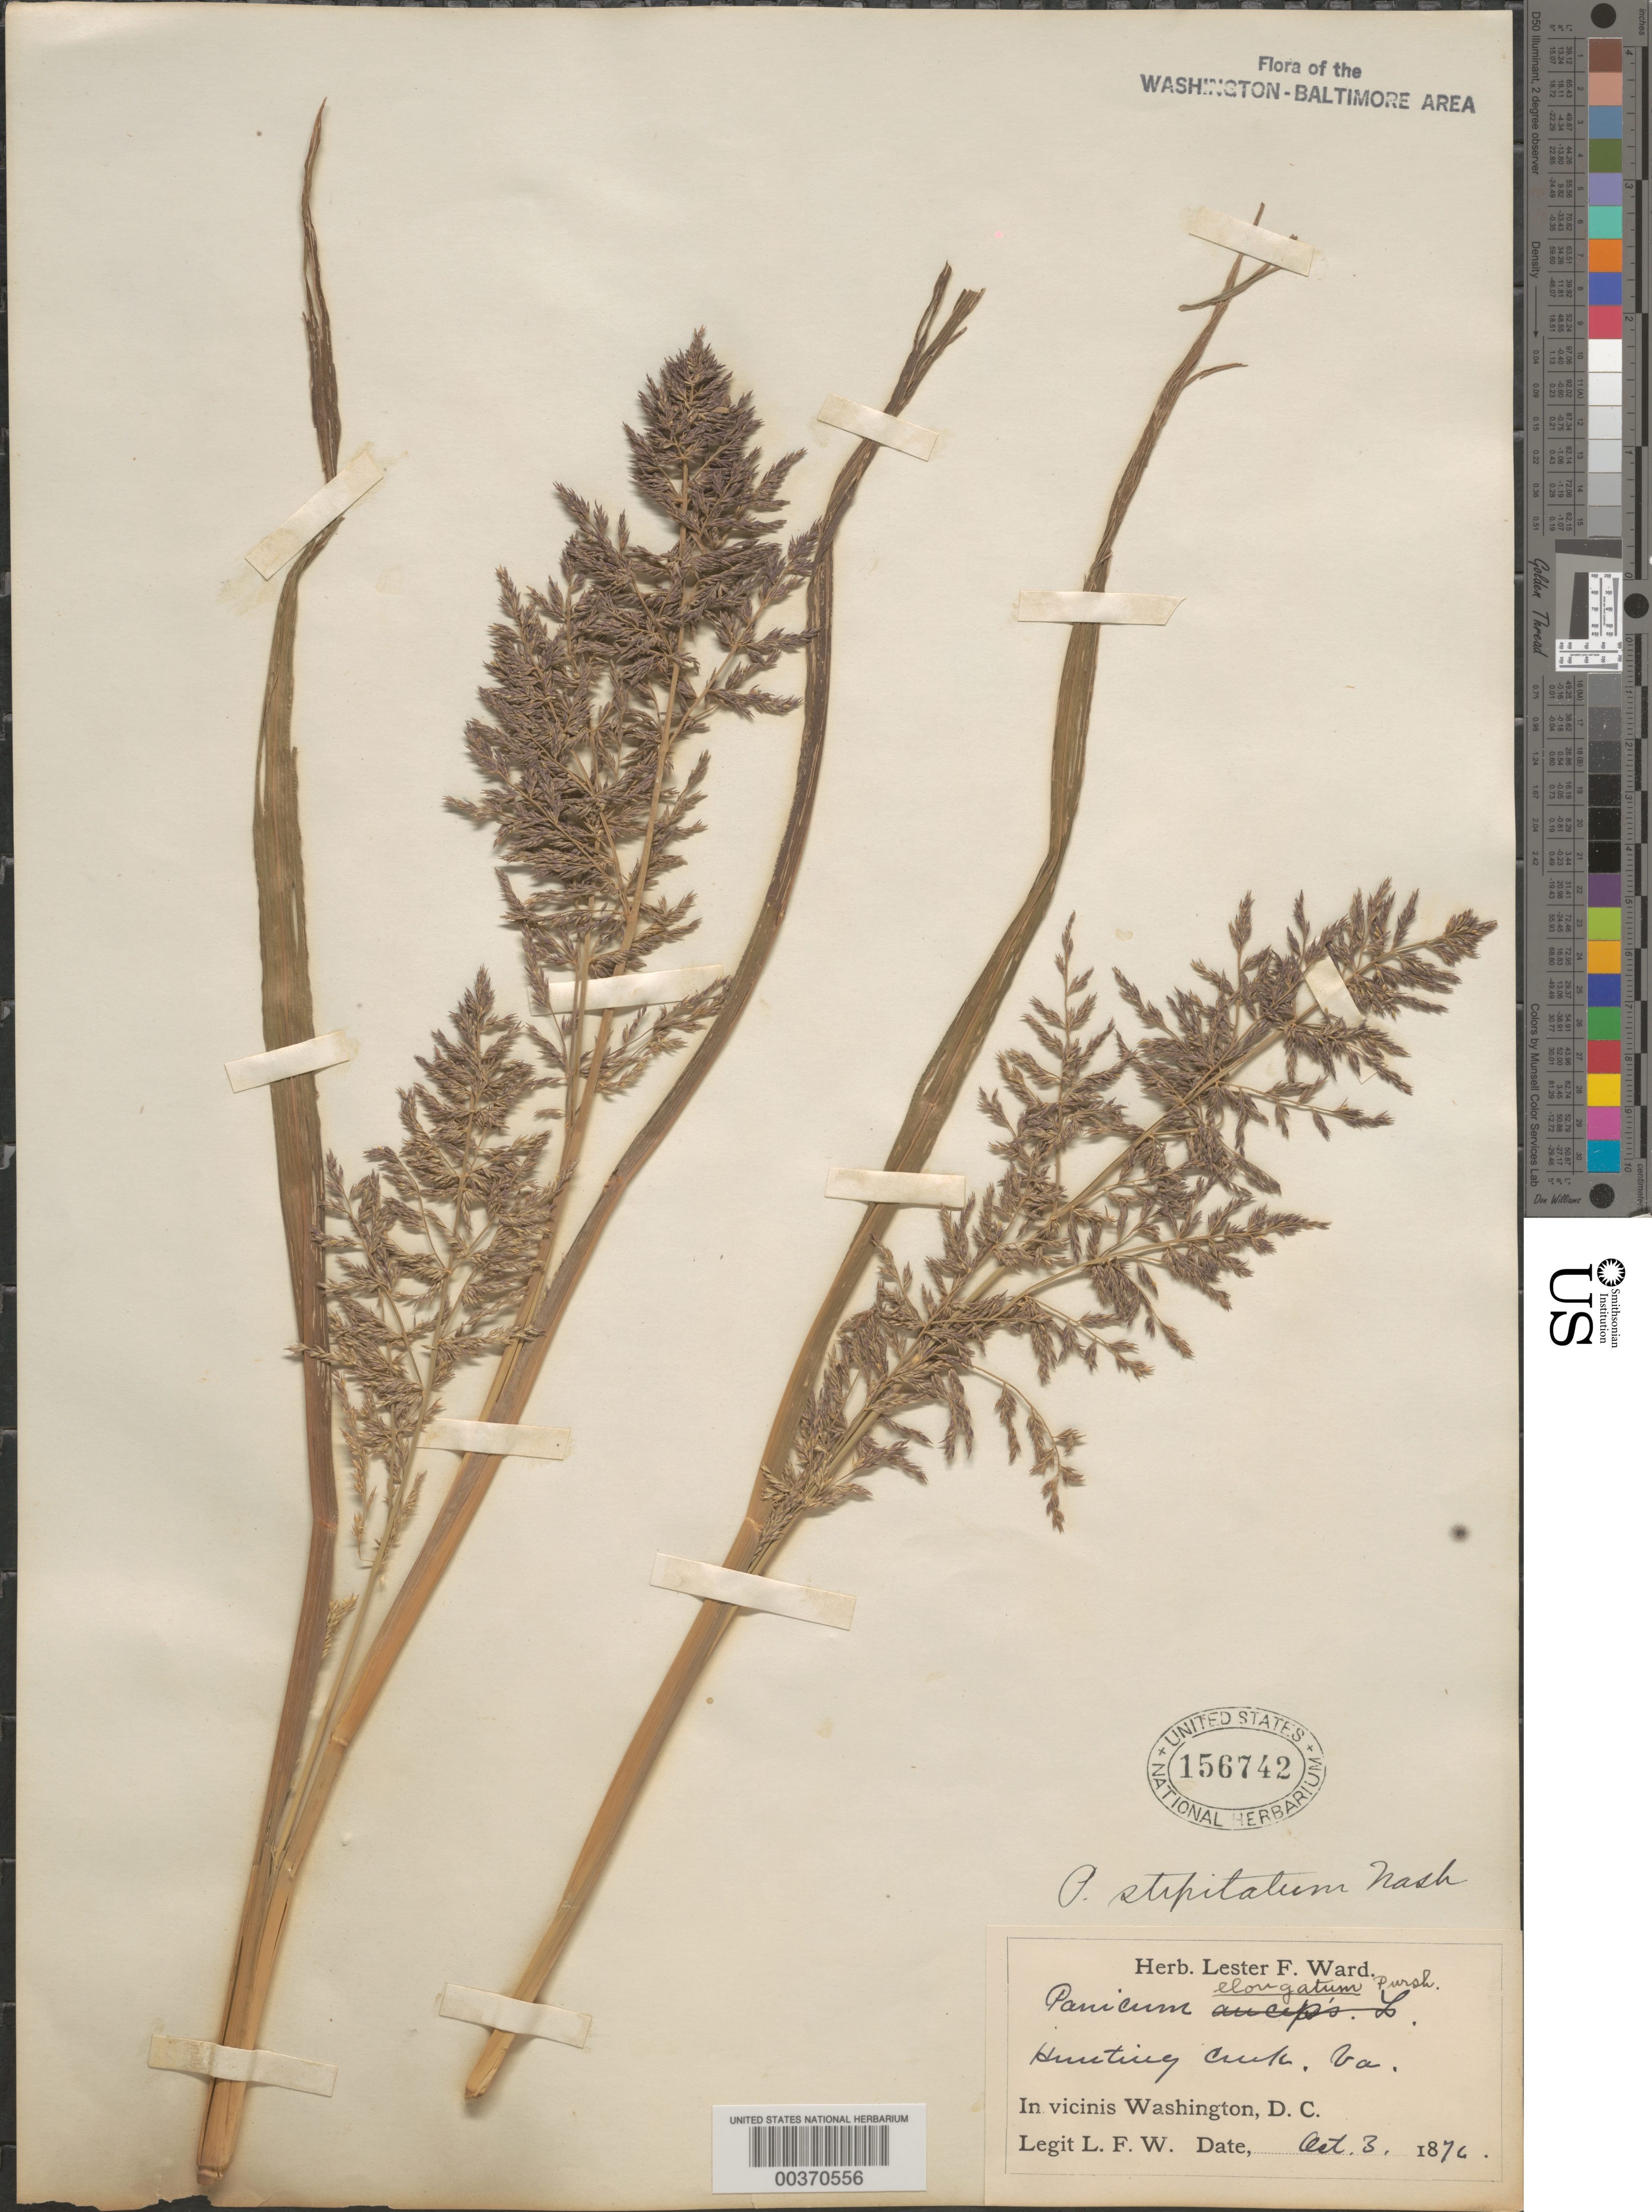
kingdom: Plantae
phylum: Tracheophyta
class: Liliopsida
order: Poales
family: Poaceae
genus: Coleataenia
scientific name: Coleataenia rigidula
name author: (Bosc ex Nees) LeBlond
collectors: L. F. Ward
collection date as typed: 03 Oct 1876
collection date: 1876-10-03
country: United States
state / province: Virginia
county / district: Fairfax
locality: Hunting Creek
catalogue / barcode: US 156742